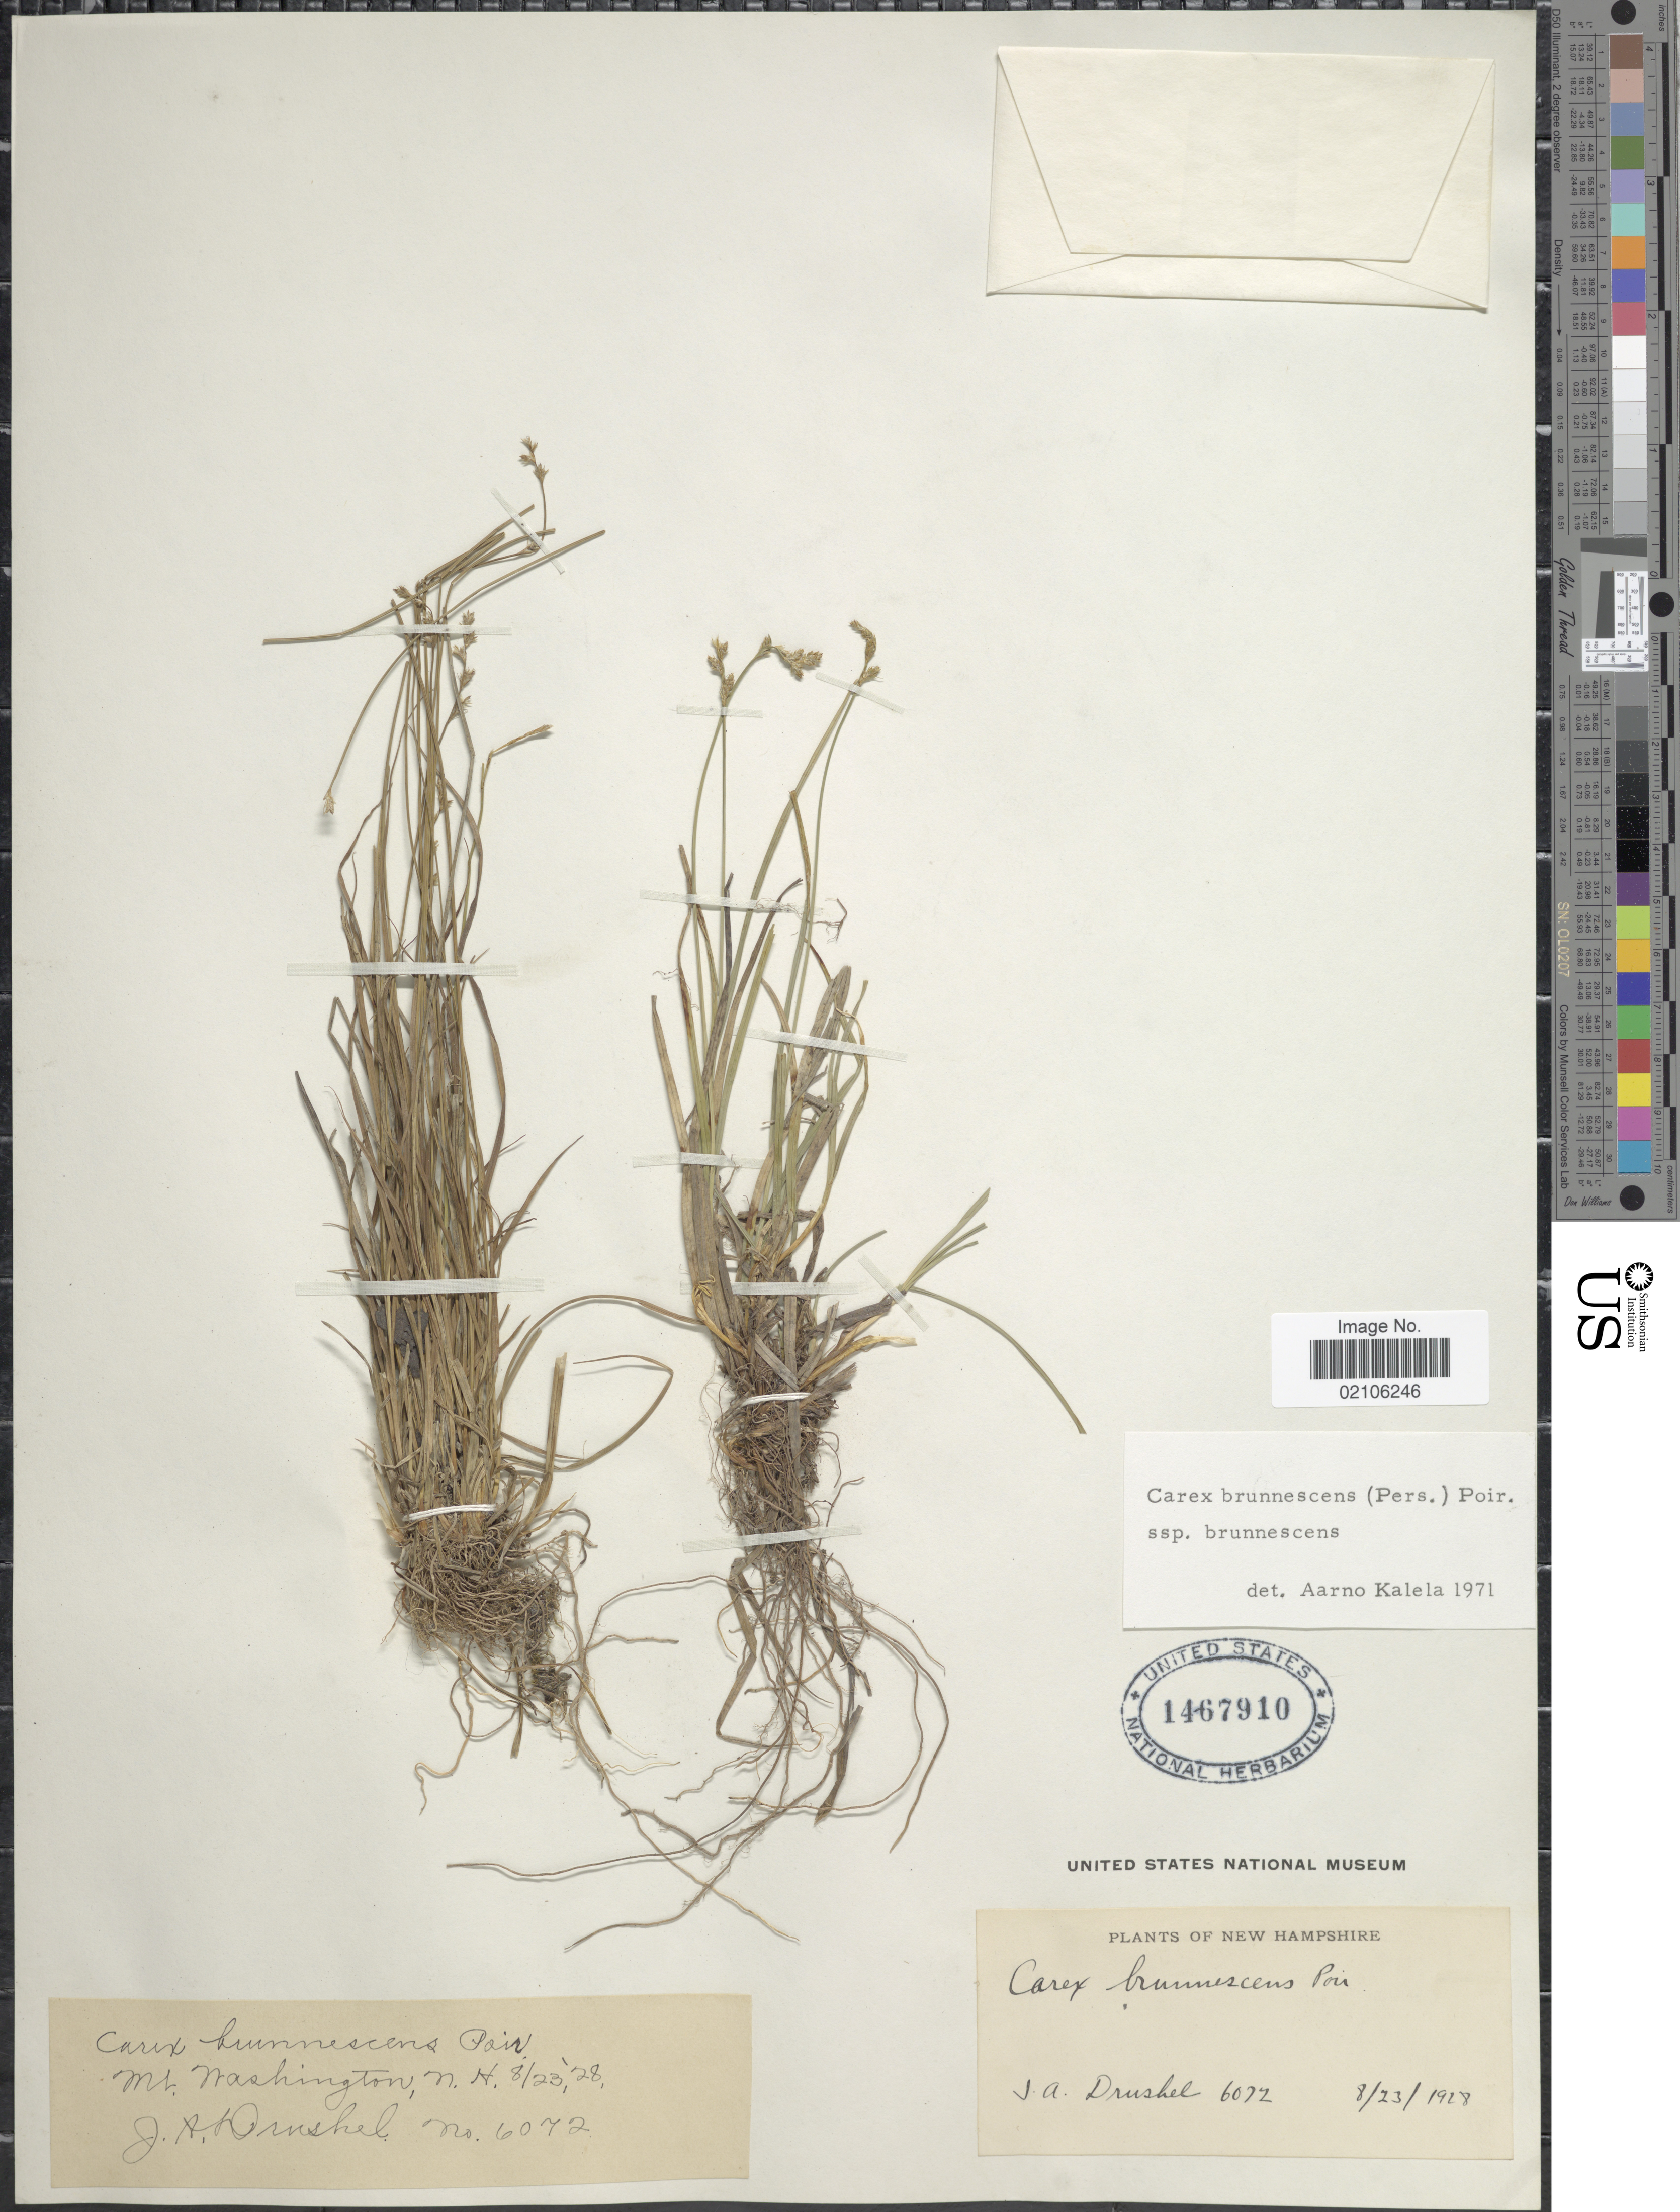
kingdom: Plantae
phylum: Tracheophyta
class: Liliopsida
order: Poales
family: Cyperaceae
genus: Carex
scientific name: Carex brunnescens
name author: (Pers.) Poir.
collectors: J. A. Drushel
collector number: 6072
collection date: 1928-08-23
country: United States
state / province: New Hampshire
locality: Mt. Washington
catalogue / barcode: US 1467910